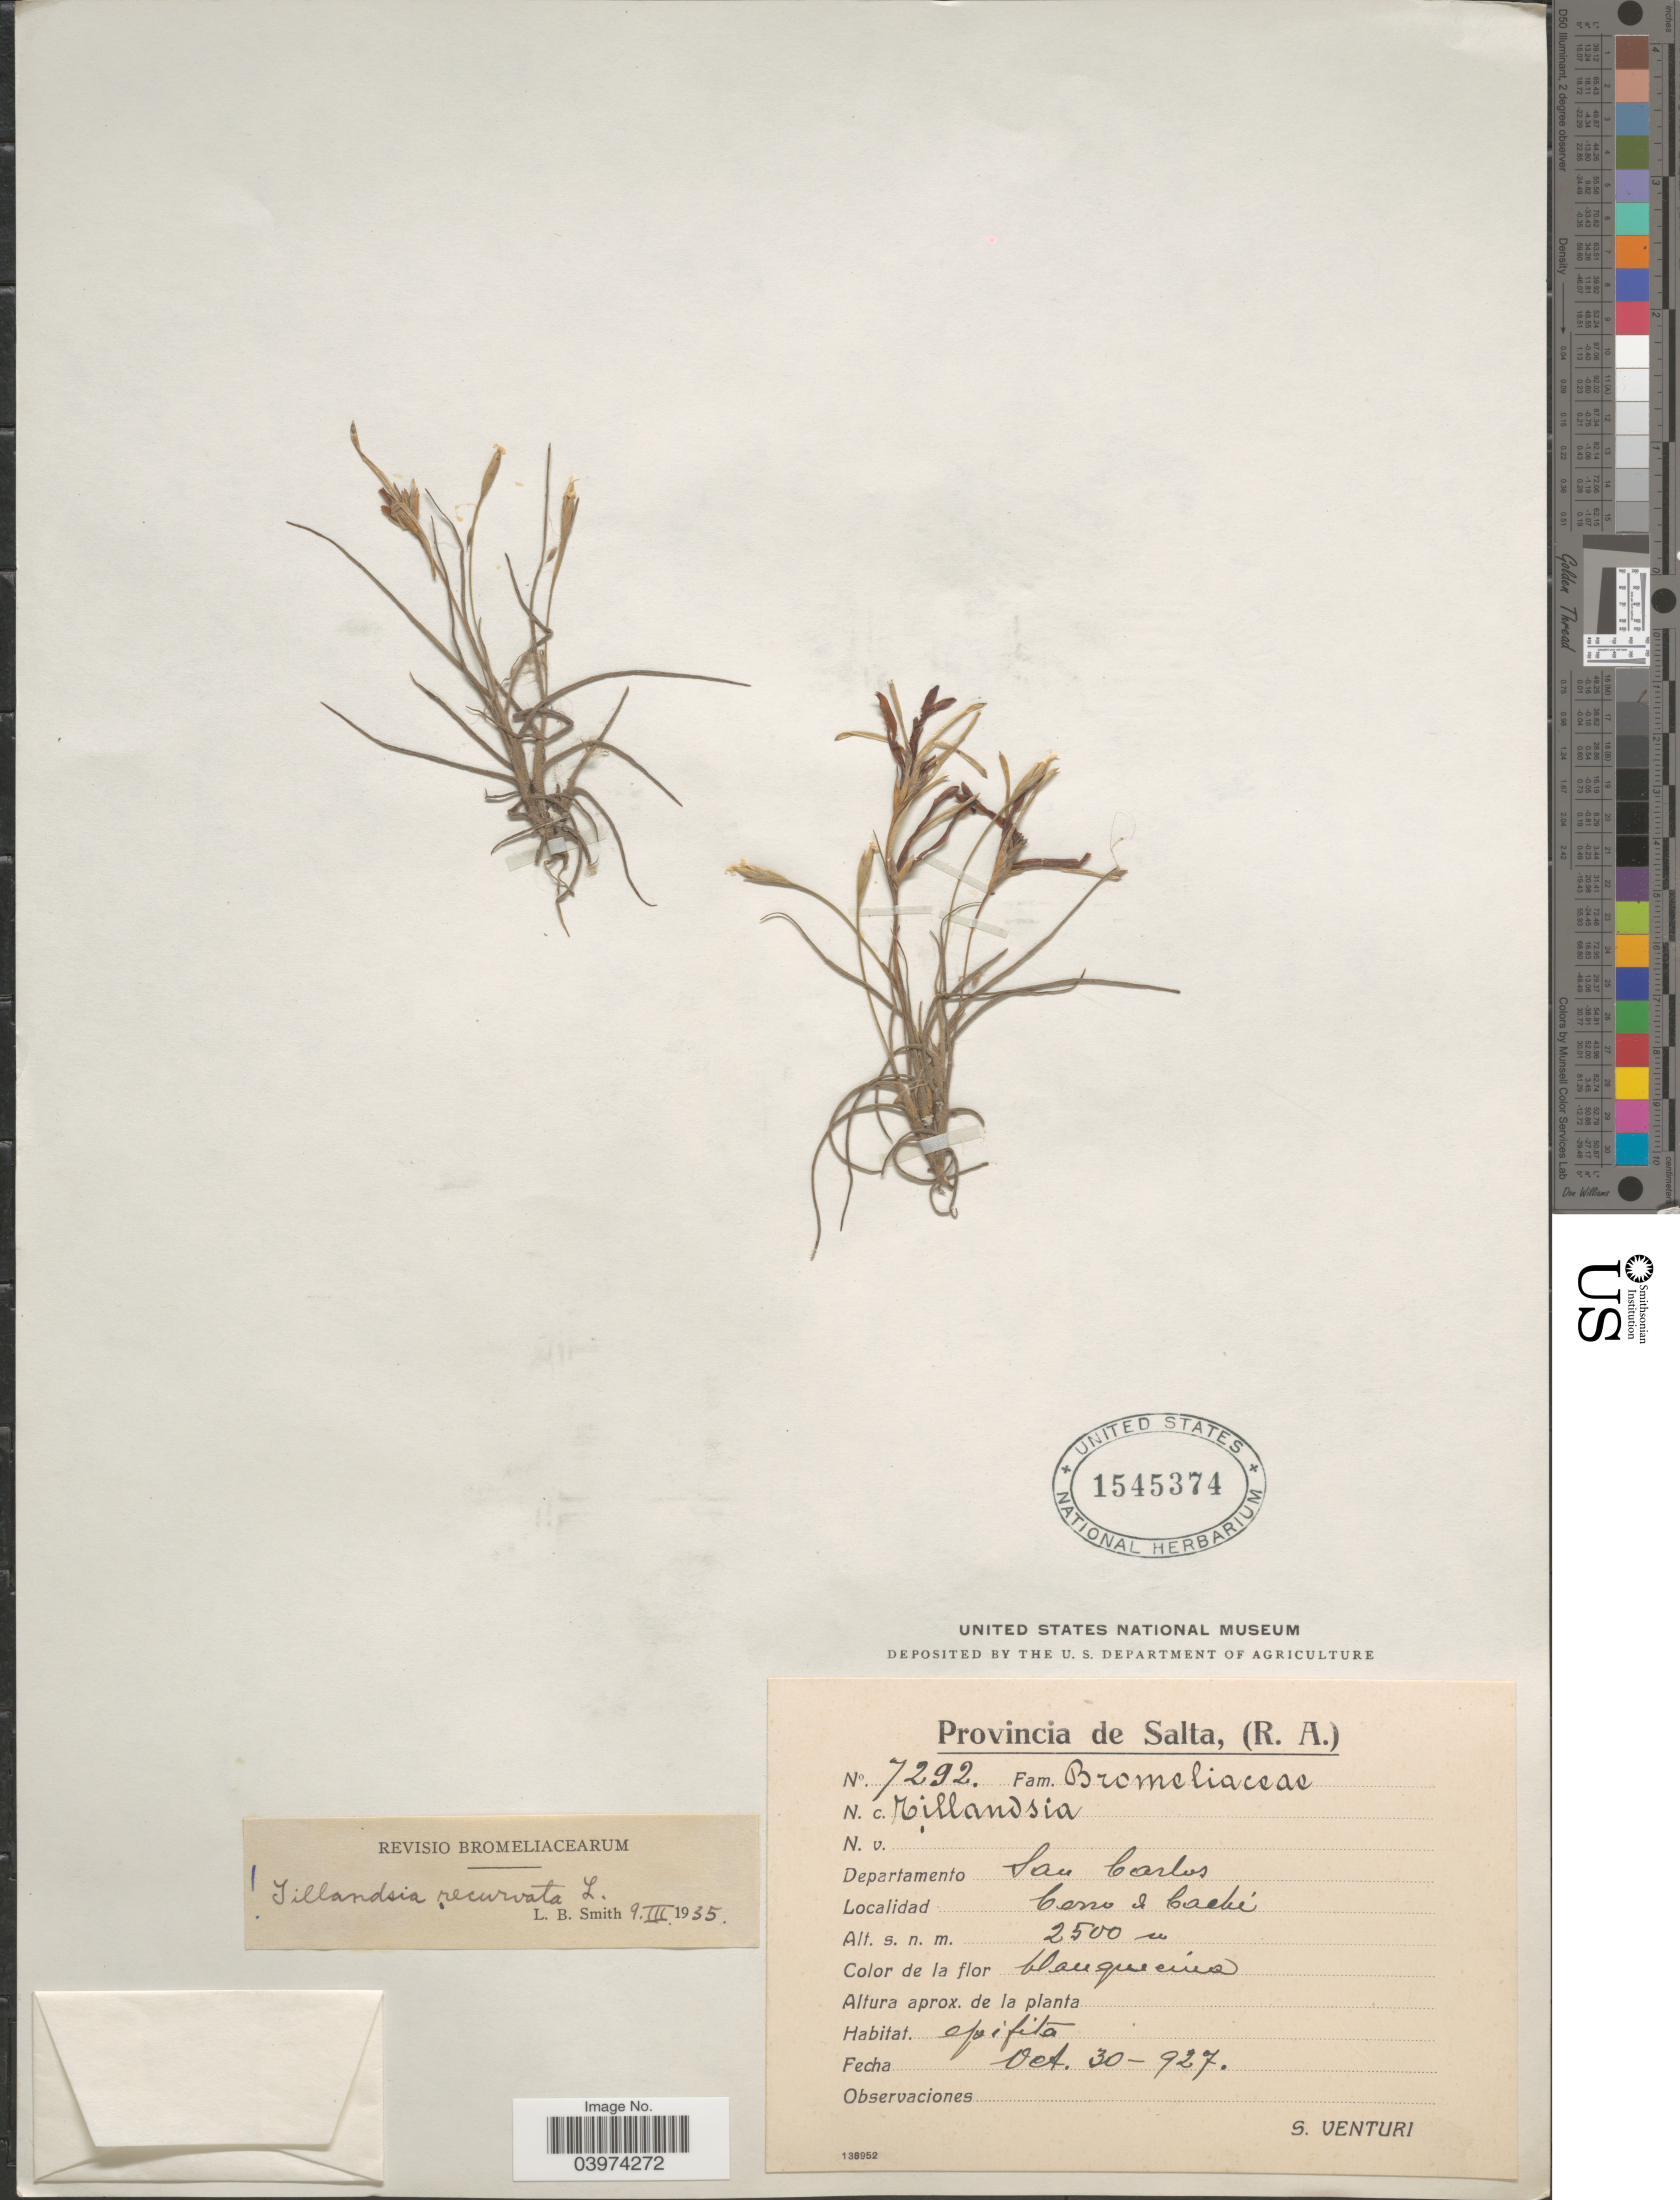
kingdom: Plantae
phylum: Tracheophyta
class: Liliopsida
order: Poales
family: Bromeliaceae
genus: Tillandsia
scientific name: Tillandsia recurvata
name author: L.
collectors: S. Venturi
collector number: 7292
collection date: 1927-10-30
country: Argentina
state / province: Salta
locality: Departamento San Carlos. Cerro de Cachi.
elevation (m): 2500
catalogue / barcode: US 1545374